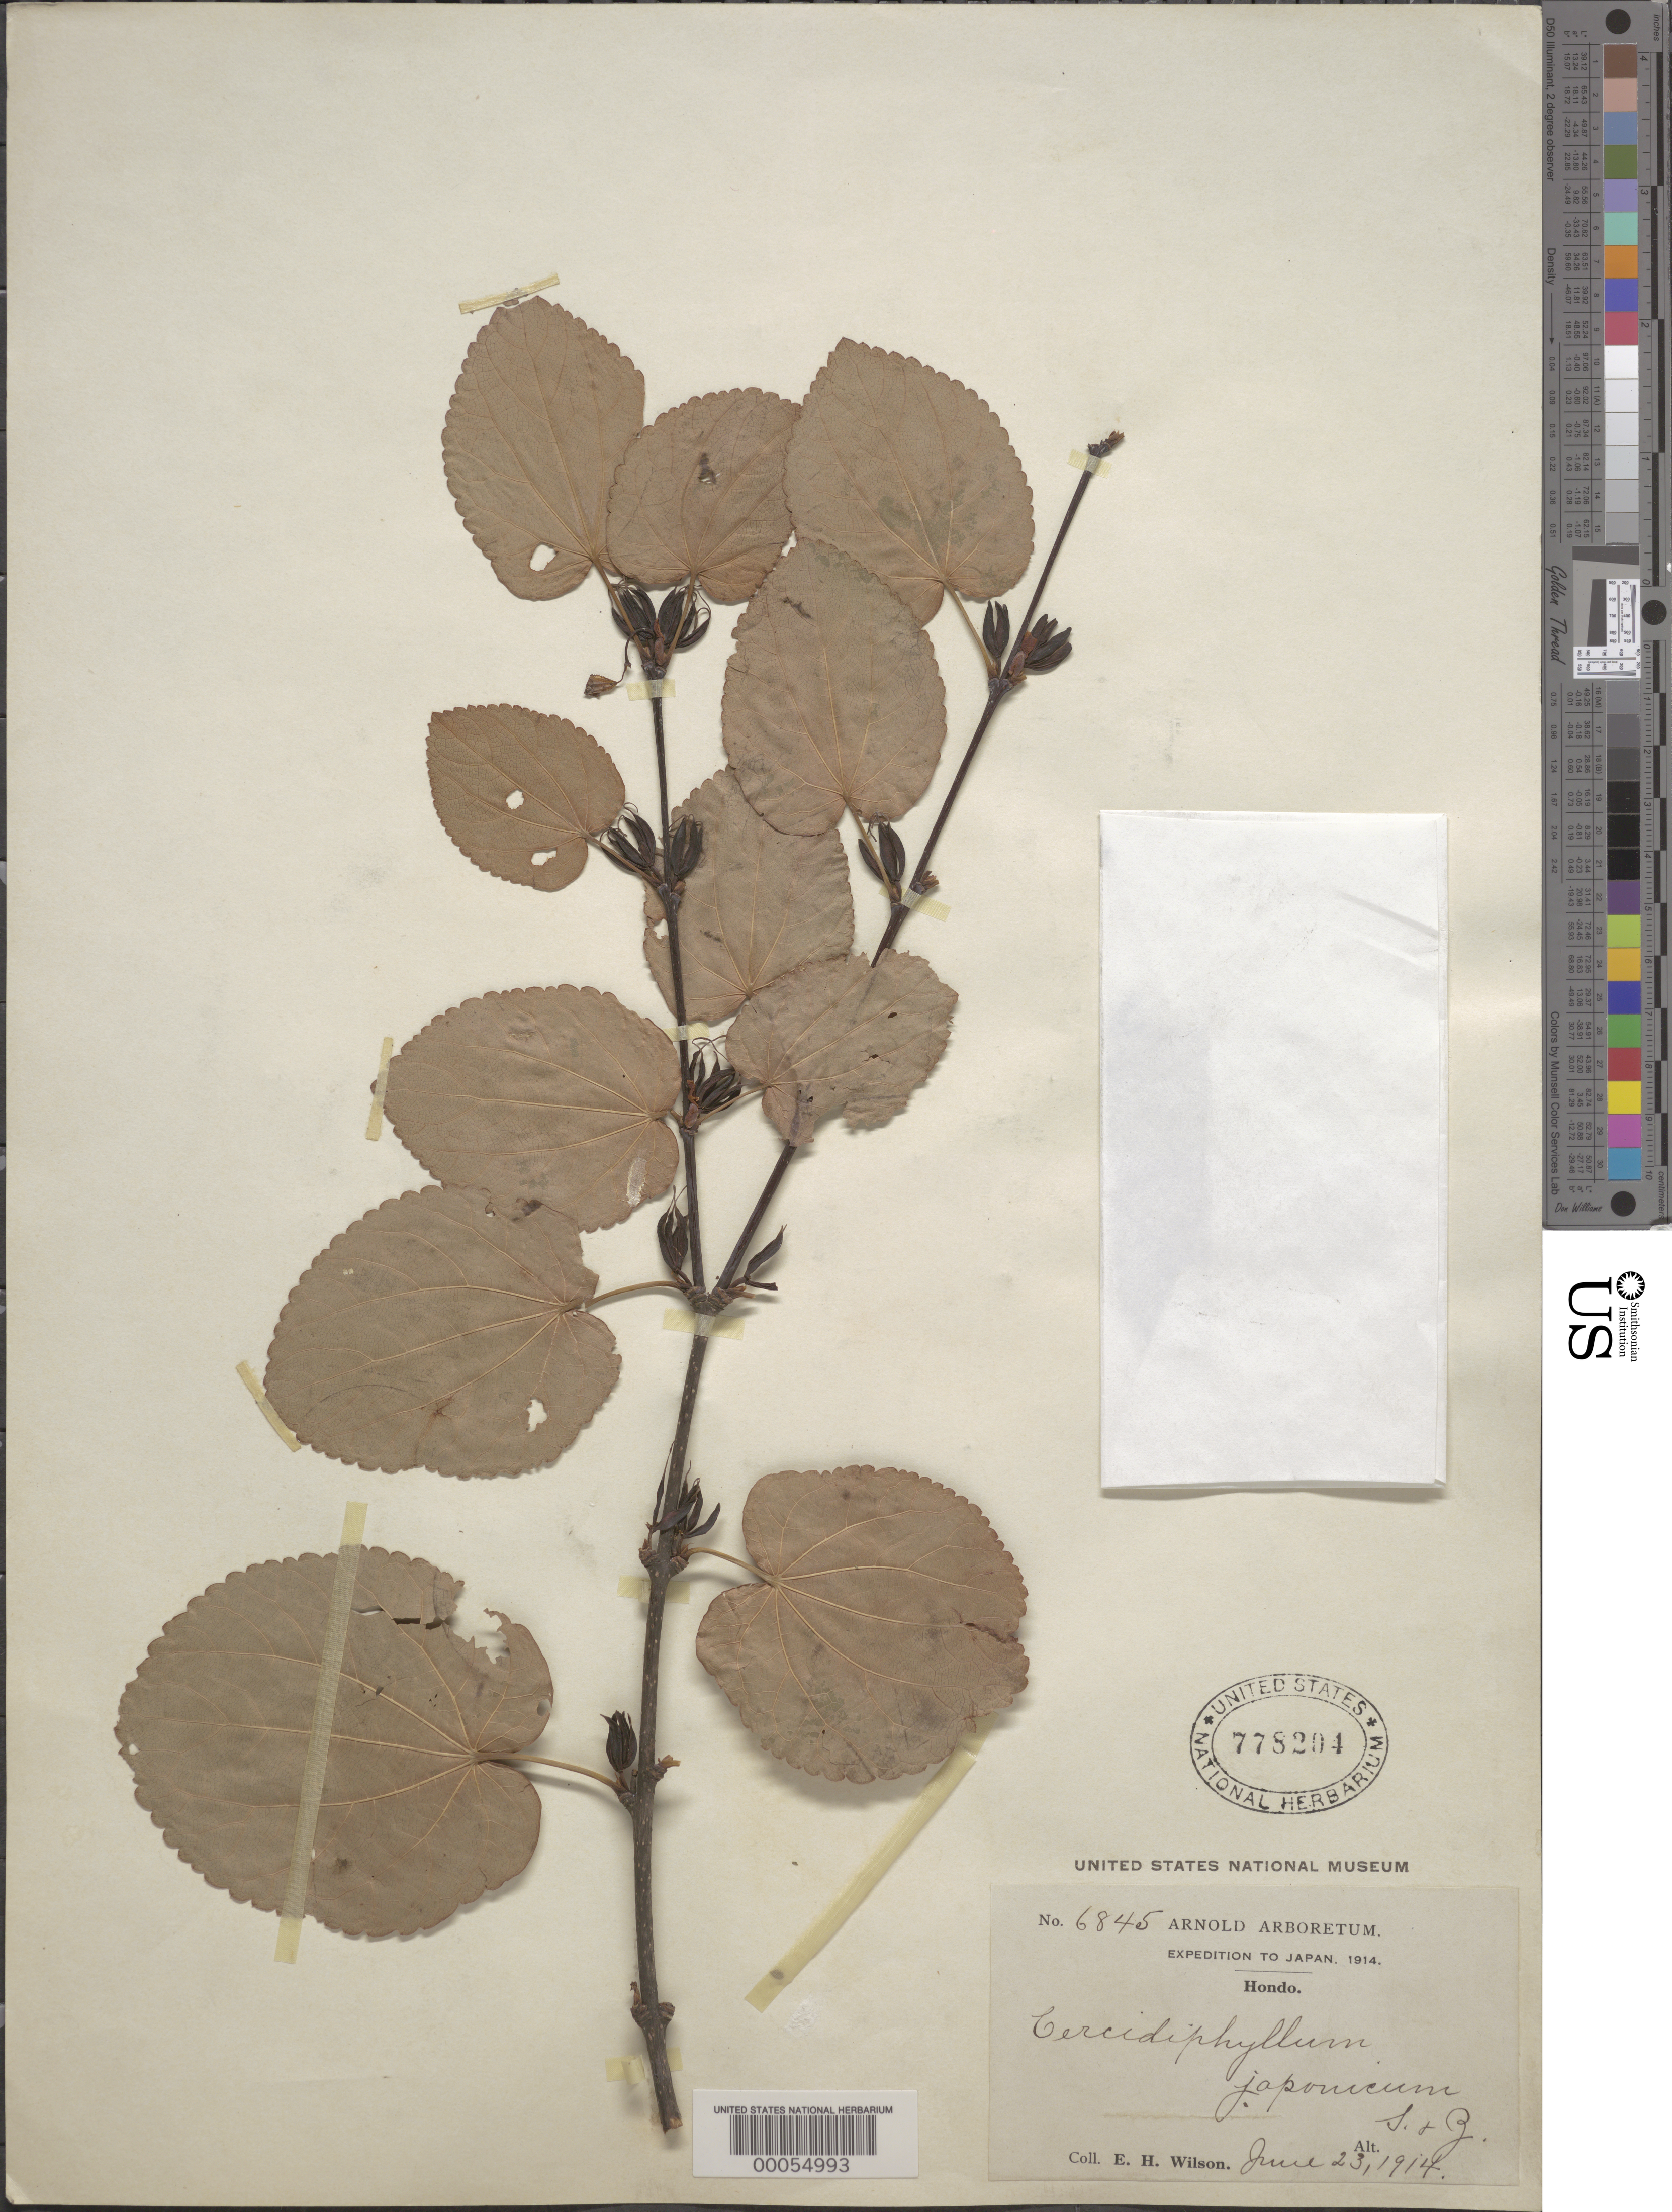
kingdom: Plantae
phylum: Tracheophyta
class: Magnoliopsida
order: Saxifragales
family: Cercidiphyllaceae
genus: Cercidiphyllum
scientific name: Cercidiphyllum japonicum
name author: Siebold & Zucc. ex J.J. Hoffm. & Schult. f.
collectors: E. H. Wilson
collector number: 6845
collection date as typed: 23 Jun 1914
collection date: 1914-06-23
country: Japan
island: Honshu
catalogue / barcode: US 778204